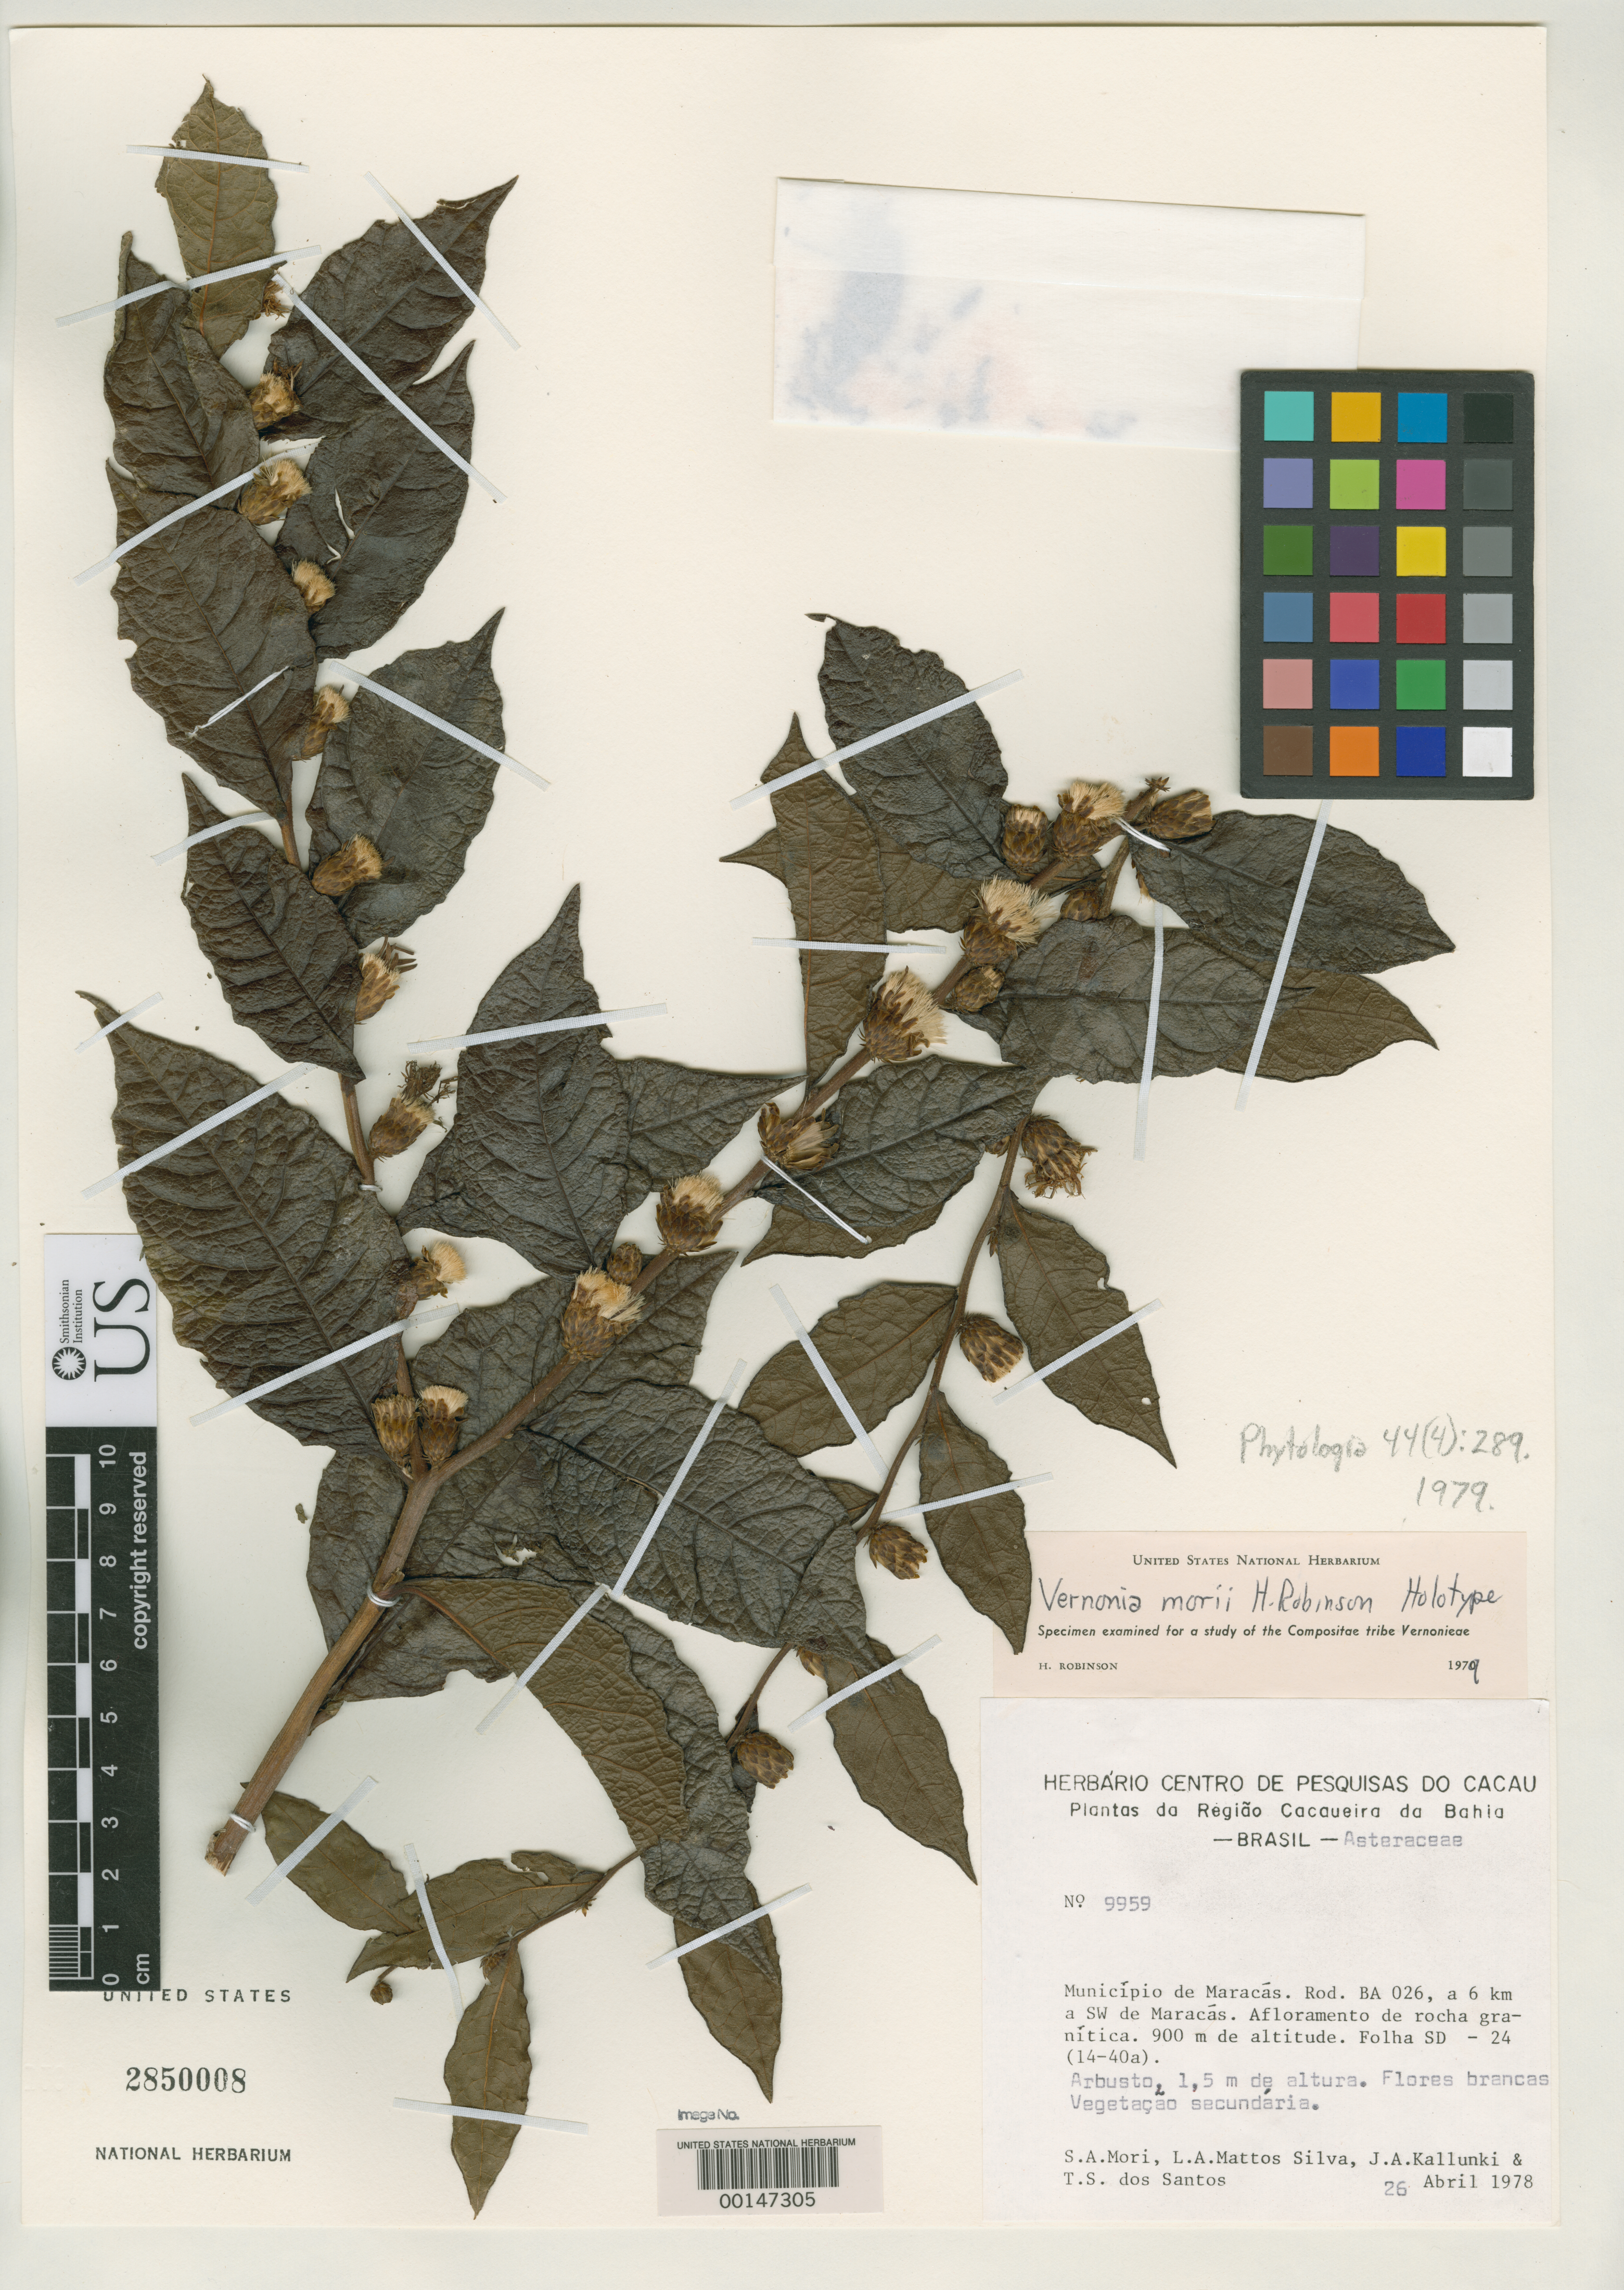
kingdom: Plantae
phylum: Tracheophyta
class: Magnoliopsida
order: Asterales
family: Asteraceae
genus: Vernonia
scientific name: Vernonia morii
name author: H. Rob.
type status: Holotype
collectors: S. Mori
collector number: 9959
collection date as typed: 26 Apr 1978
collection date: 1978-04-26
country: Brazil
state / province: Bahia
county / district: Maracás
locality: Road BA026 SW of Maracas.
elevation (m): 900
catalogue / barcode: US 2850008